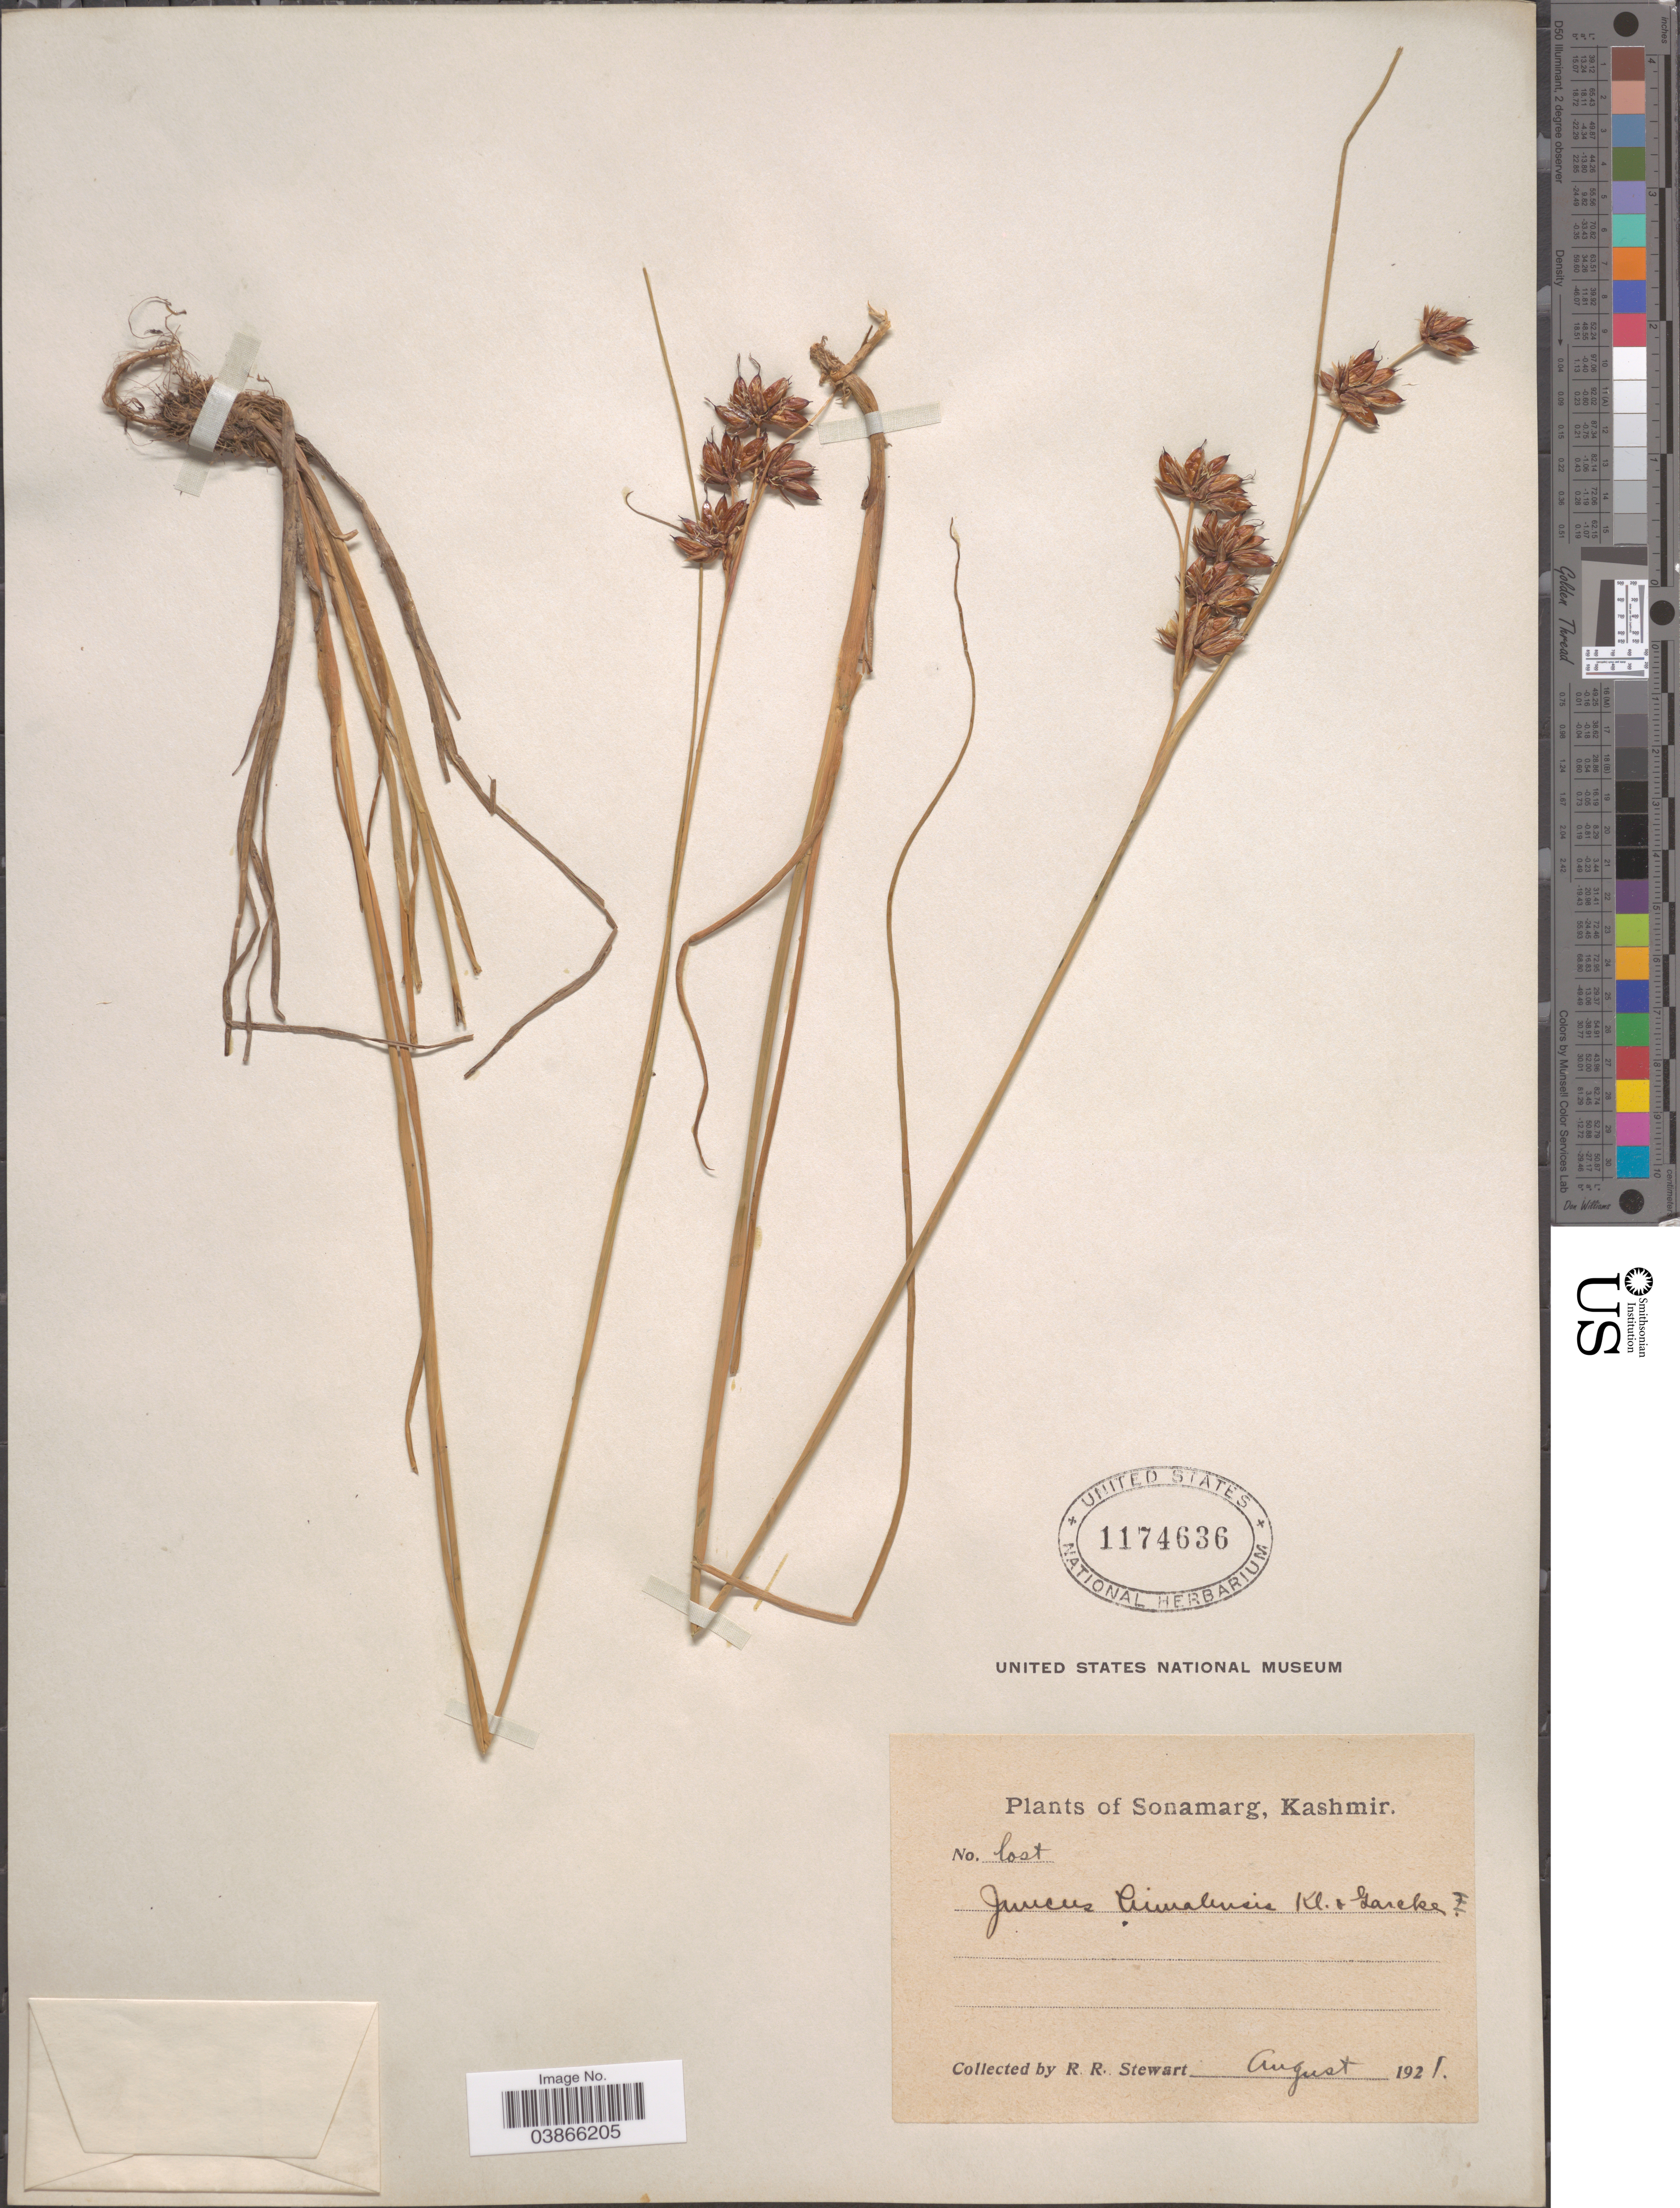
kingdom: Plantae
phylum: Tracheophyta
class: Liliopsida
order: Poales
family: Juncaceae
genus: Juncus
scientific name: Juncus himalensis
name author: Klotzsch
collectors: R. Stewart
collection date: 1921-08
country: India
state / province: Jammu and Kashmir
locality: Sonamarg.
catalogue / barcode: US 1174636